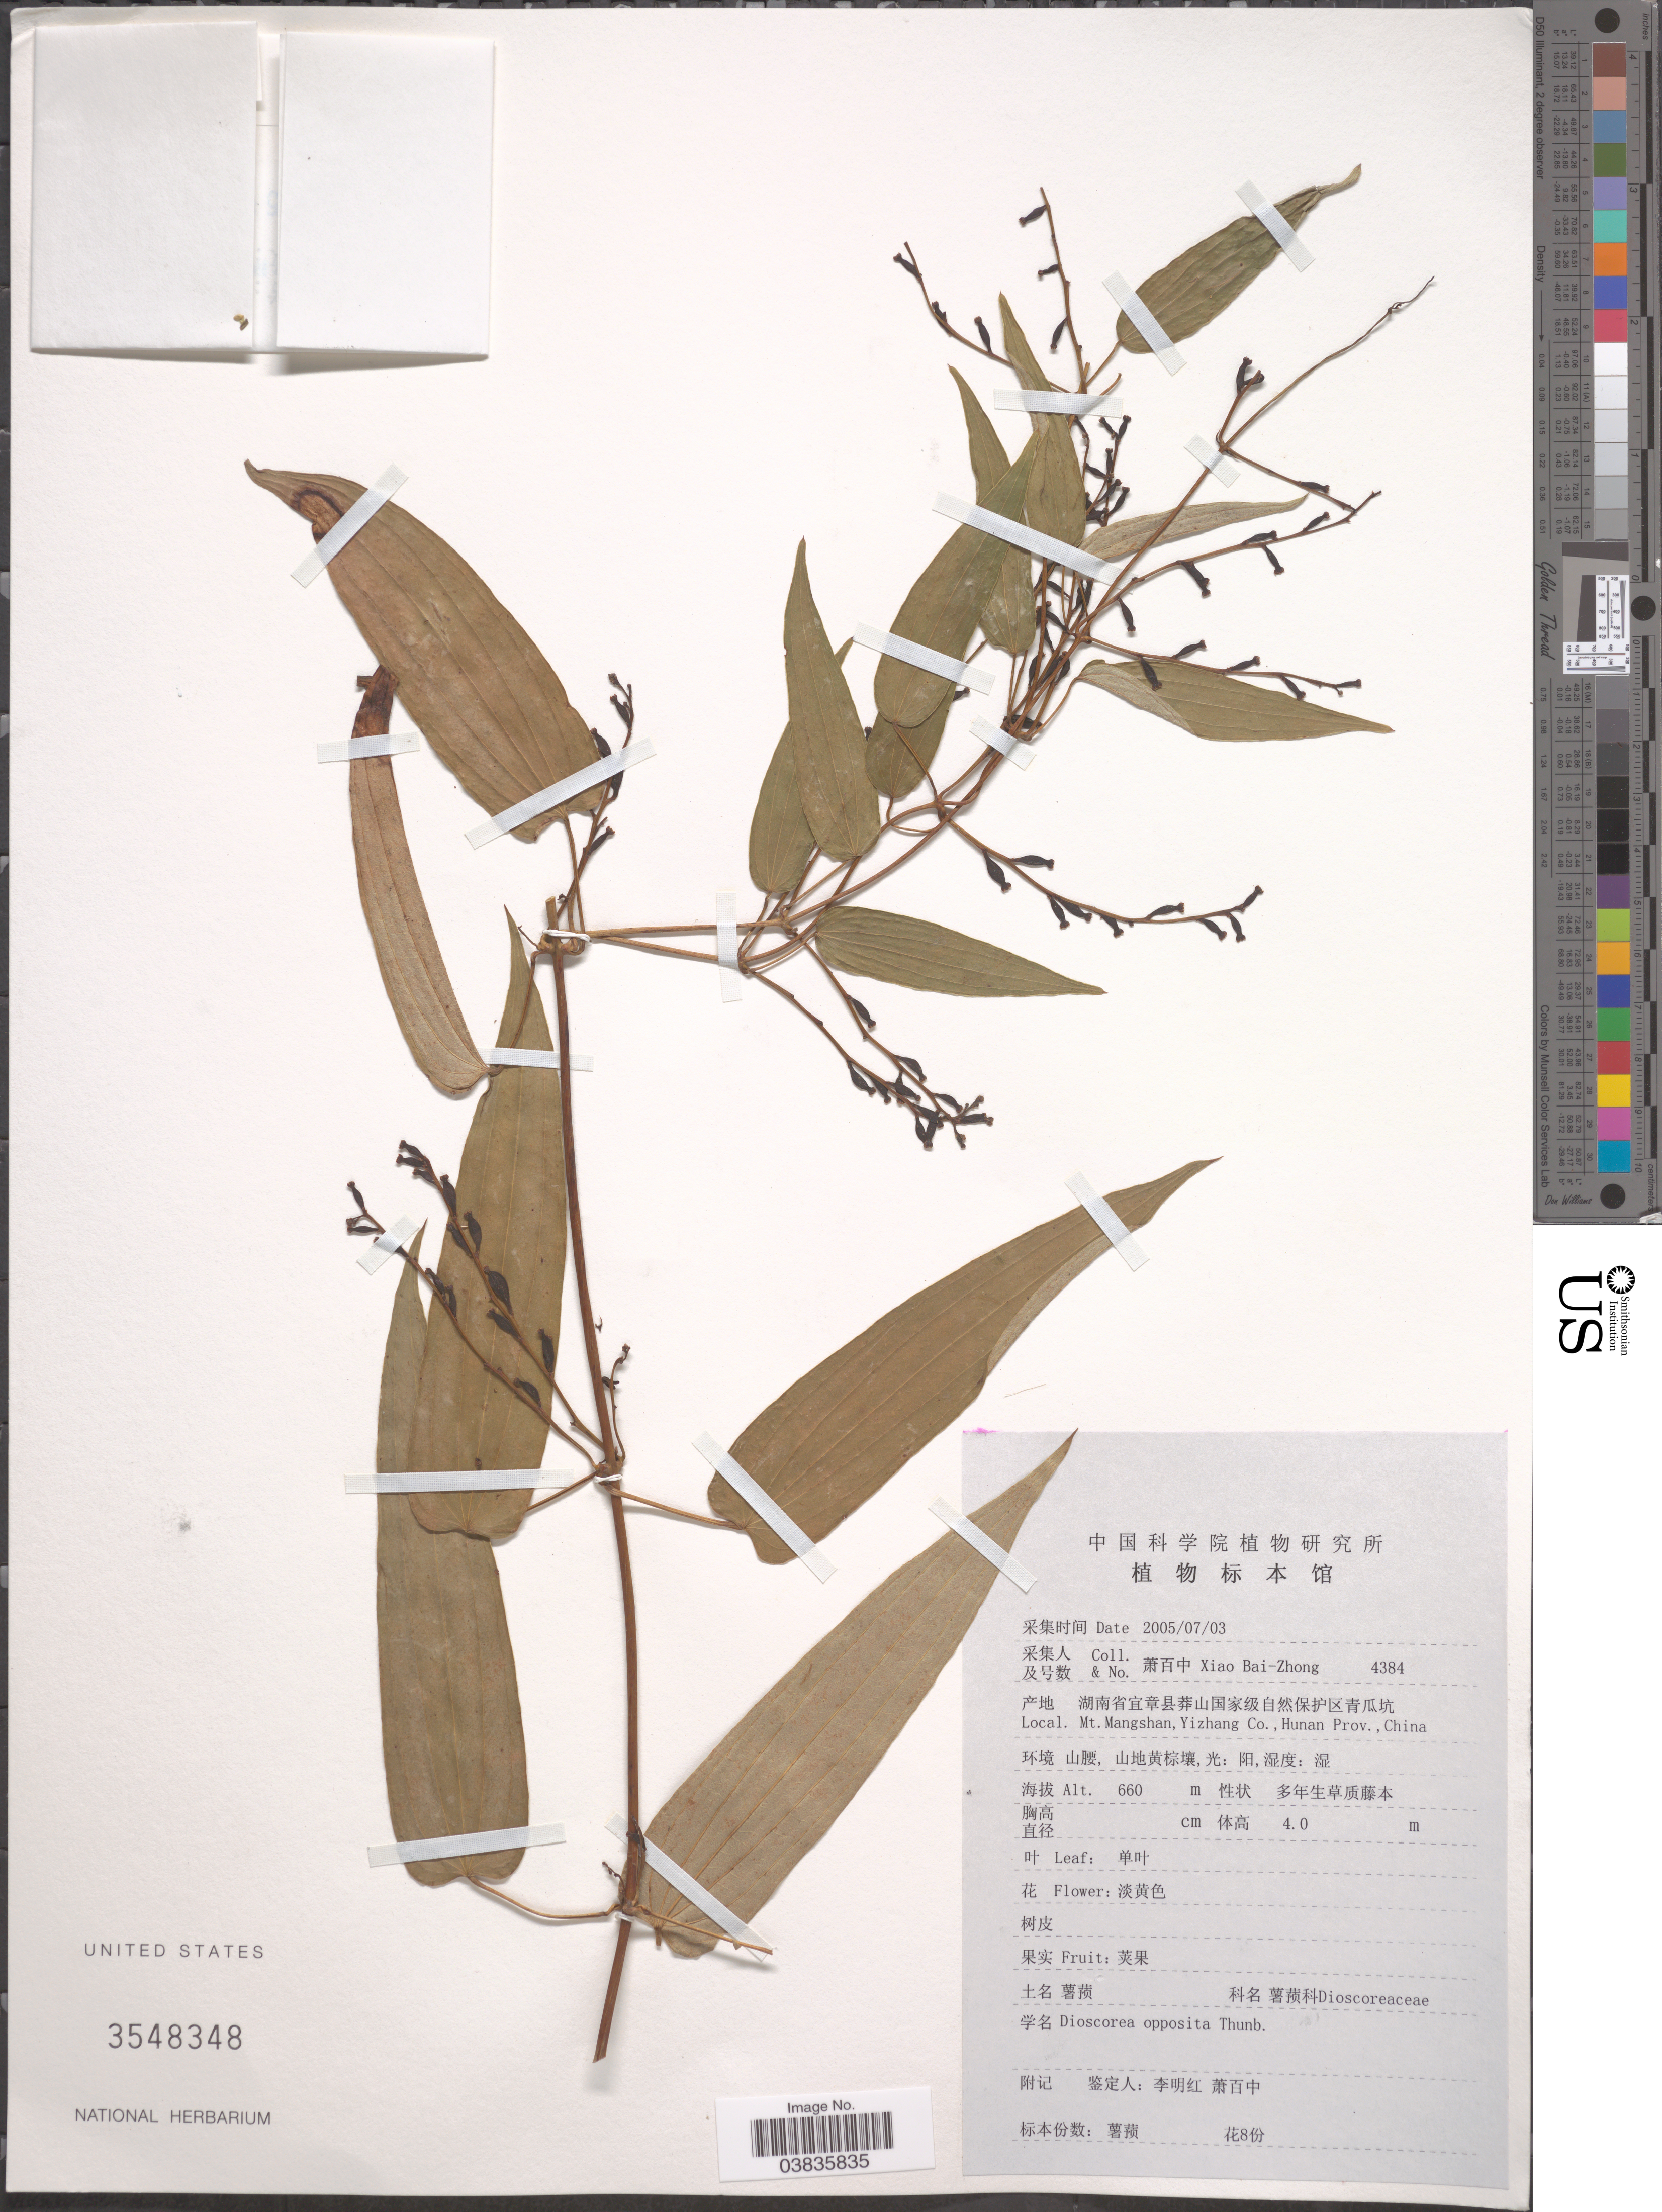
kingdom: Plantae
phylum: Tracheophyta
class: Liliopsida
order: Dioscoreales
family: Dioscoreaceae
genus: Dioscorea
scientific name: Dioscorea opposita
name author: Thunb.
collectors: B. Z. Xiao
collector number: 4384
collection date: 2005-07-03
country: China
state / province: Hunan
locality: Mt. Mangshan, Yizhang Co.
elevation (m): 660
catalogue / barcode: US 3548348